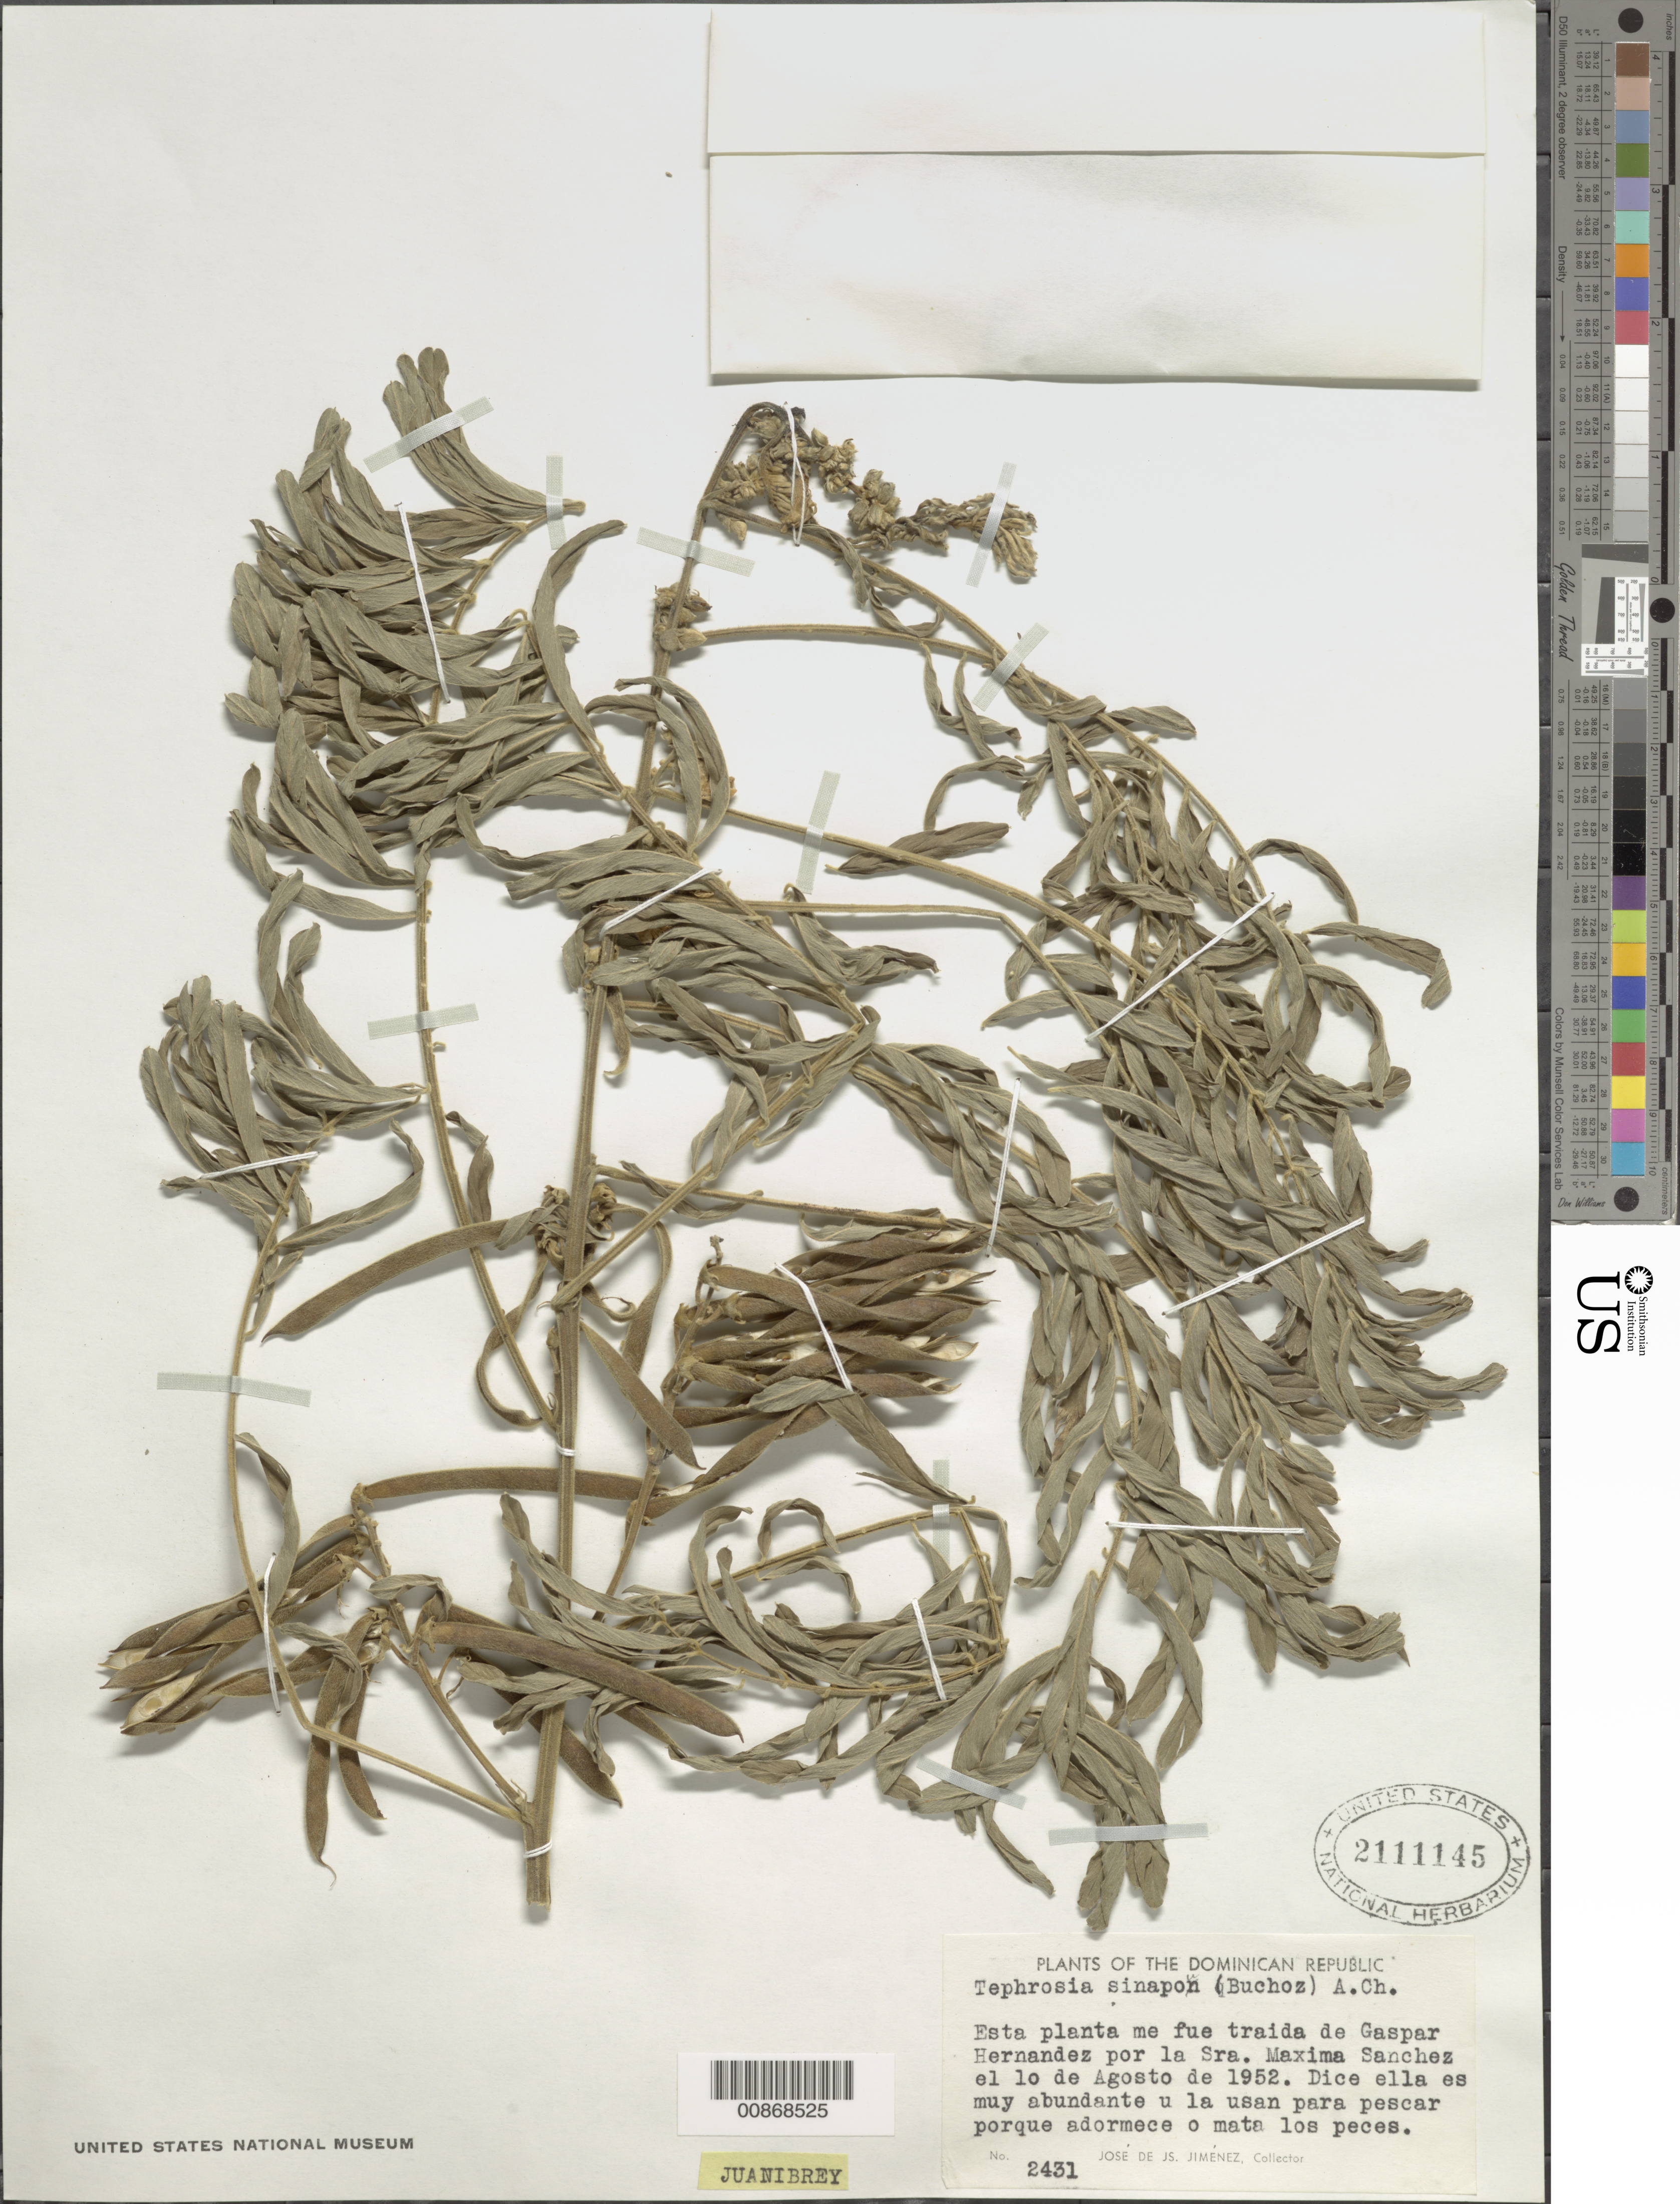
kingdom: Plantae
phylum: Tracheophyta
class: Magnoliopsida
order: Fabales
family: Fabaceae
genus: Tephrosia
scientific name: Tephrosia sinapou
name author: (Buc'hoz) A. Chev.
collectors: J. J. Jiménez Almonte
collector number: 2431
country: Dominican Republic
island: Hispaniola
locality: Gaspar Hernández.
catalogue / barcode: US 2111145